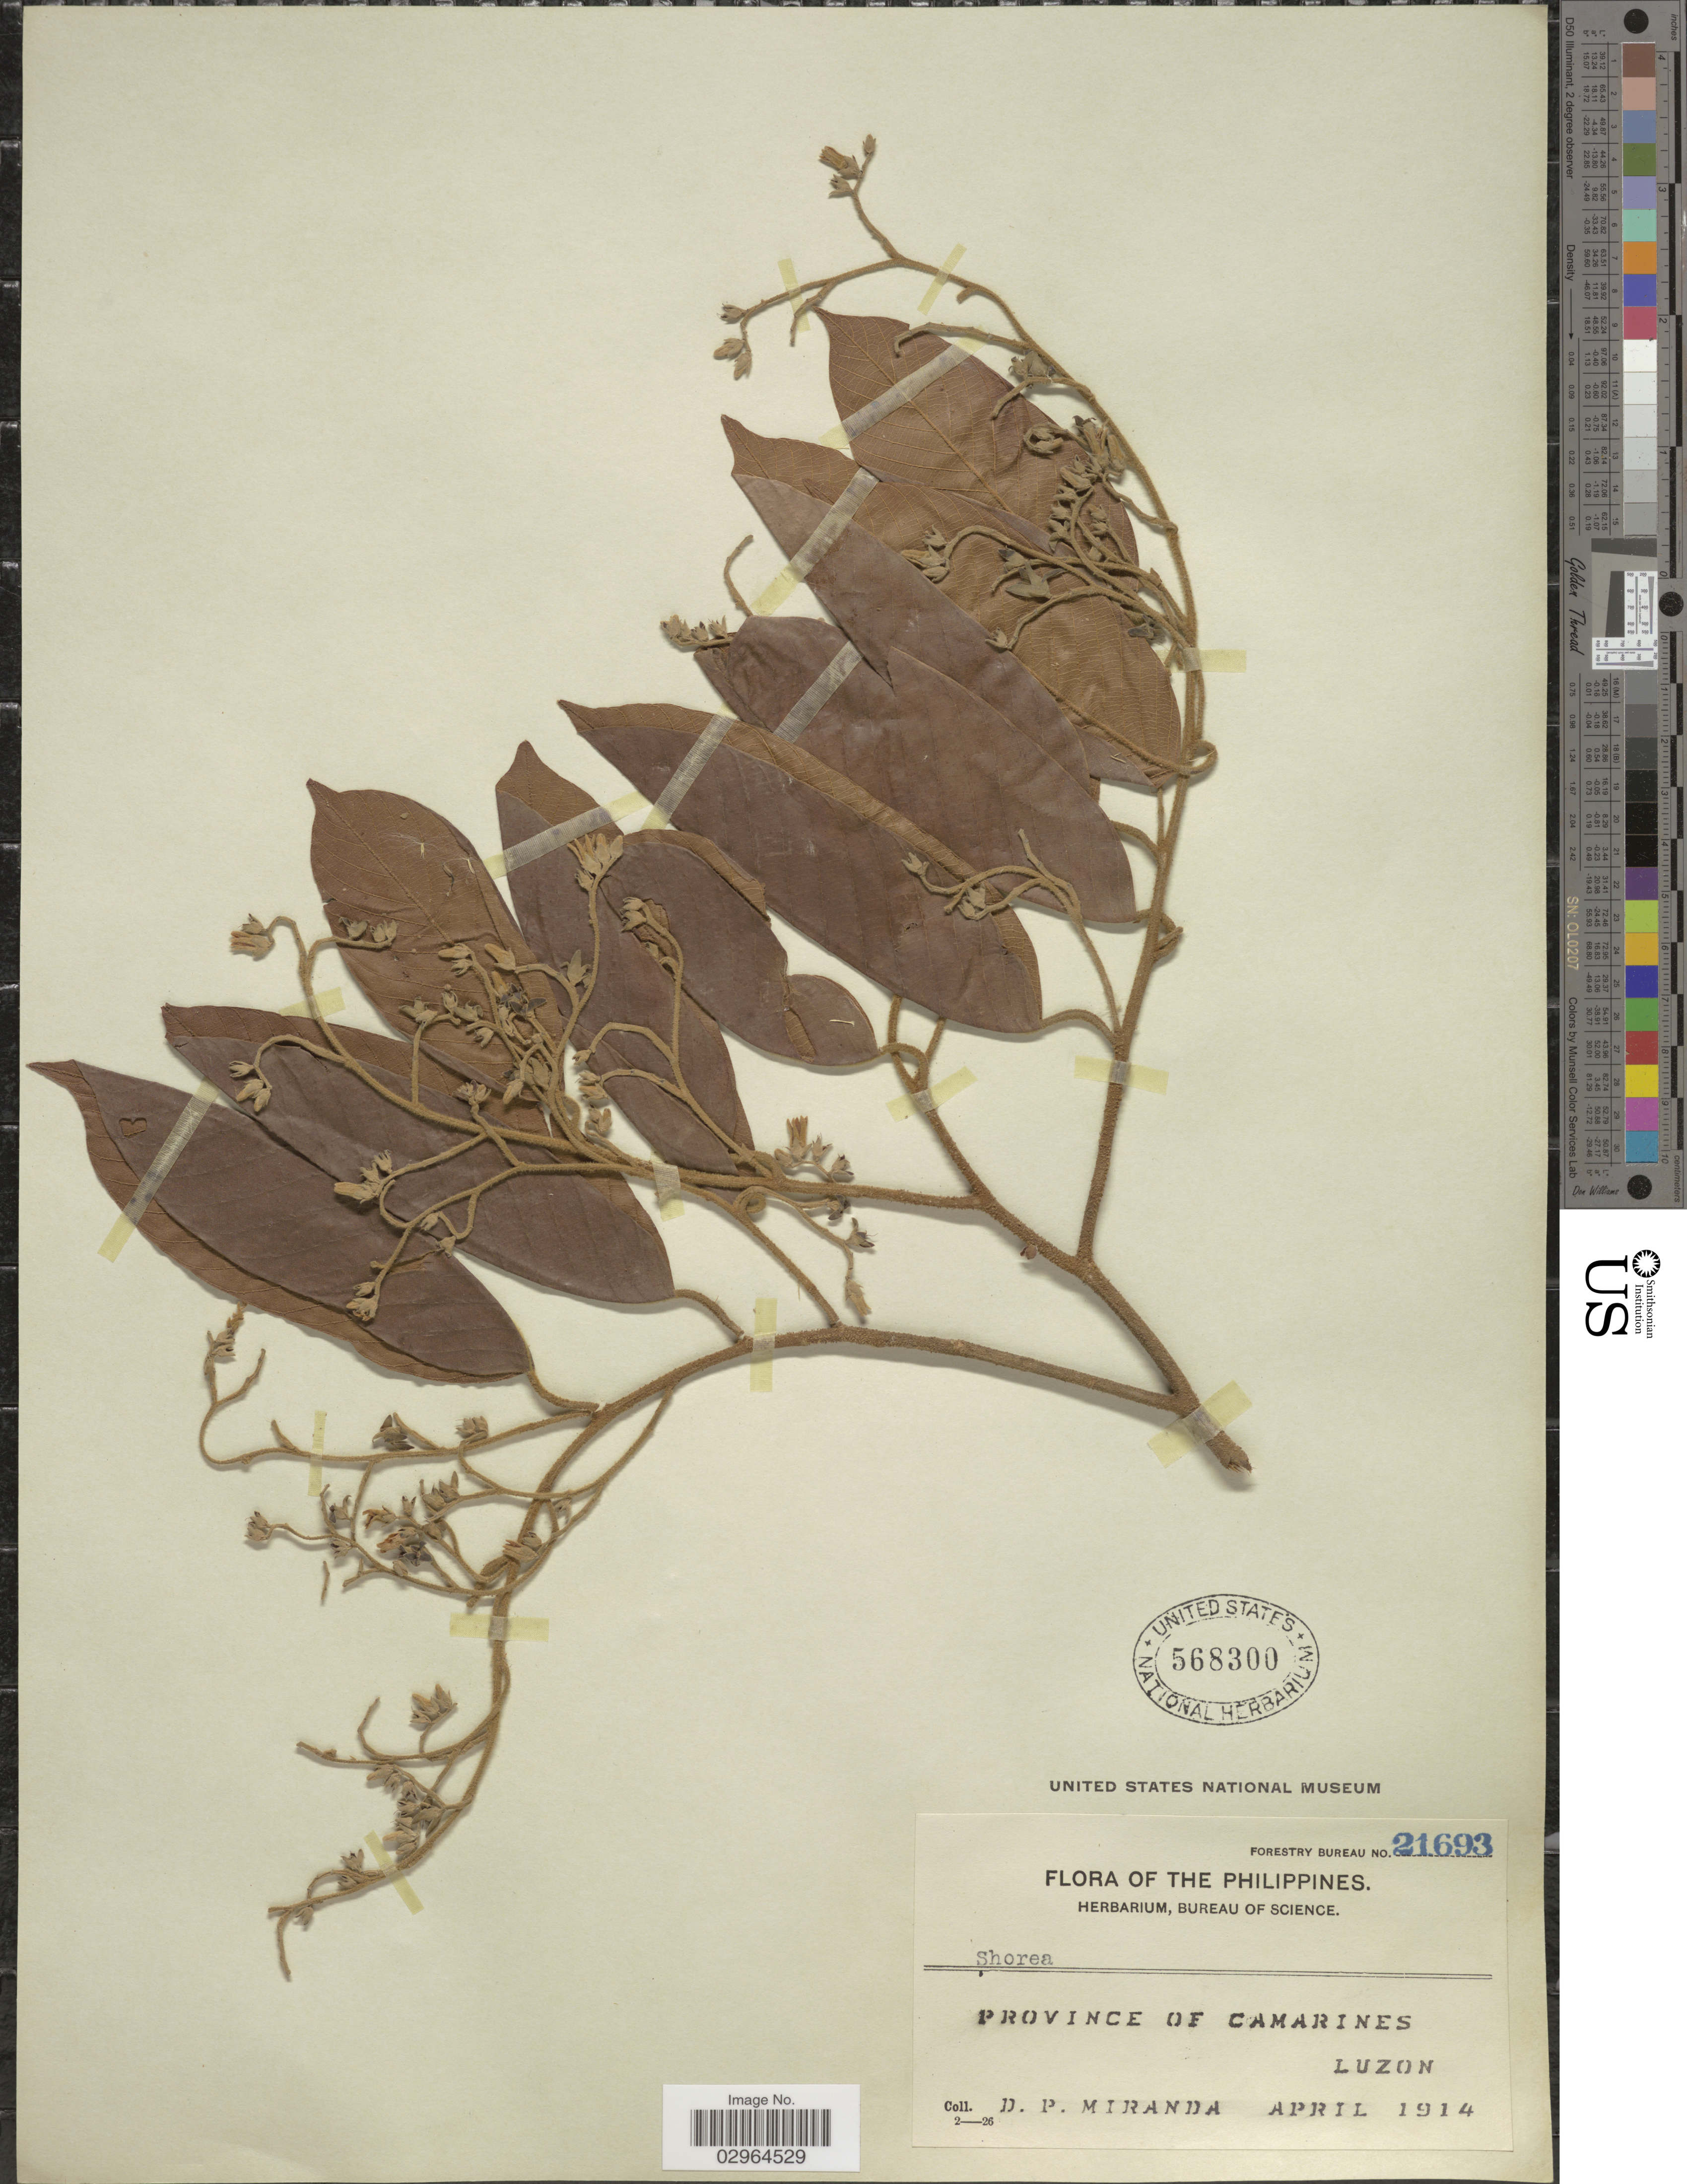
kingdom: Plantae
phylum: Tracheophyta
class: Magnoliopsida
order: Malvales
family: Dipterocarpaceae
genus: Shorea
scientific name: Shorea sp.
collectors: D. P. Miranda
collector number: Forestry Bureau 21693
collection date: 1914-04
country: Philippines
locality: Province of Camarines, Luzon.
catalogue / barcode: US 568300